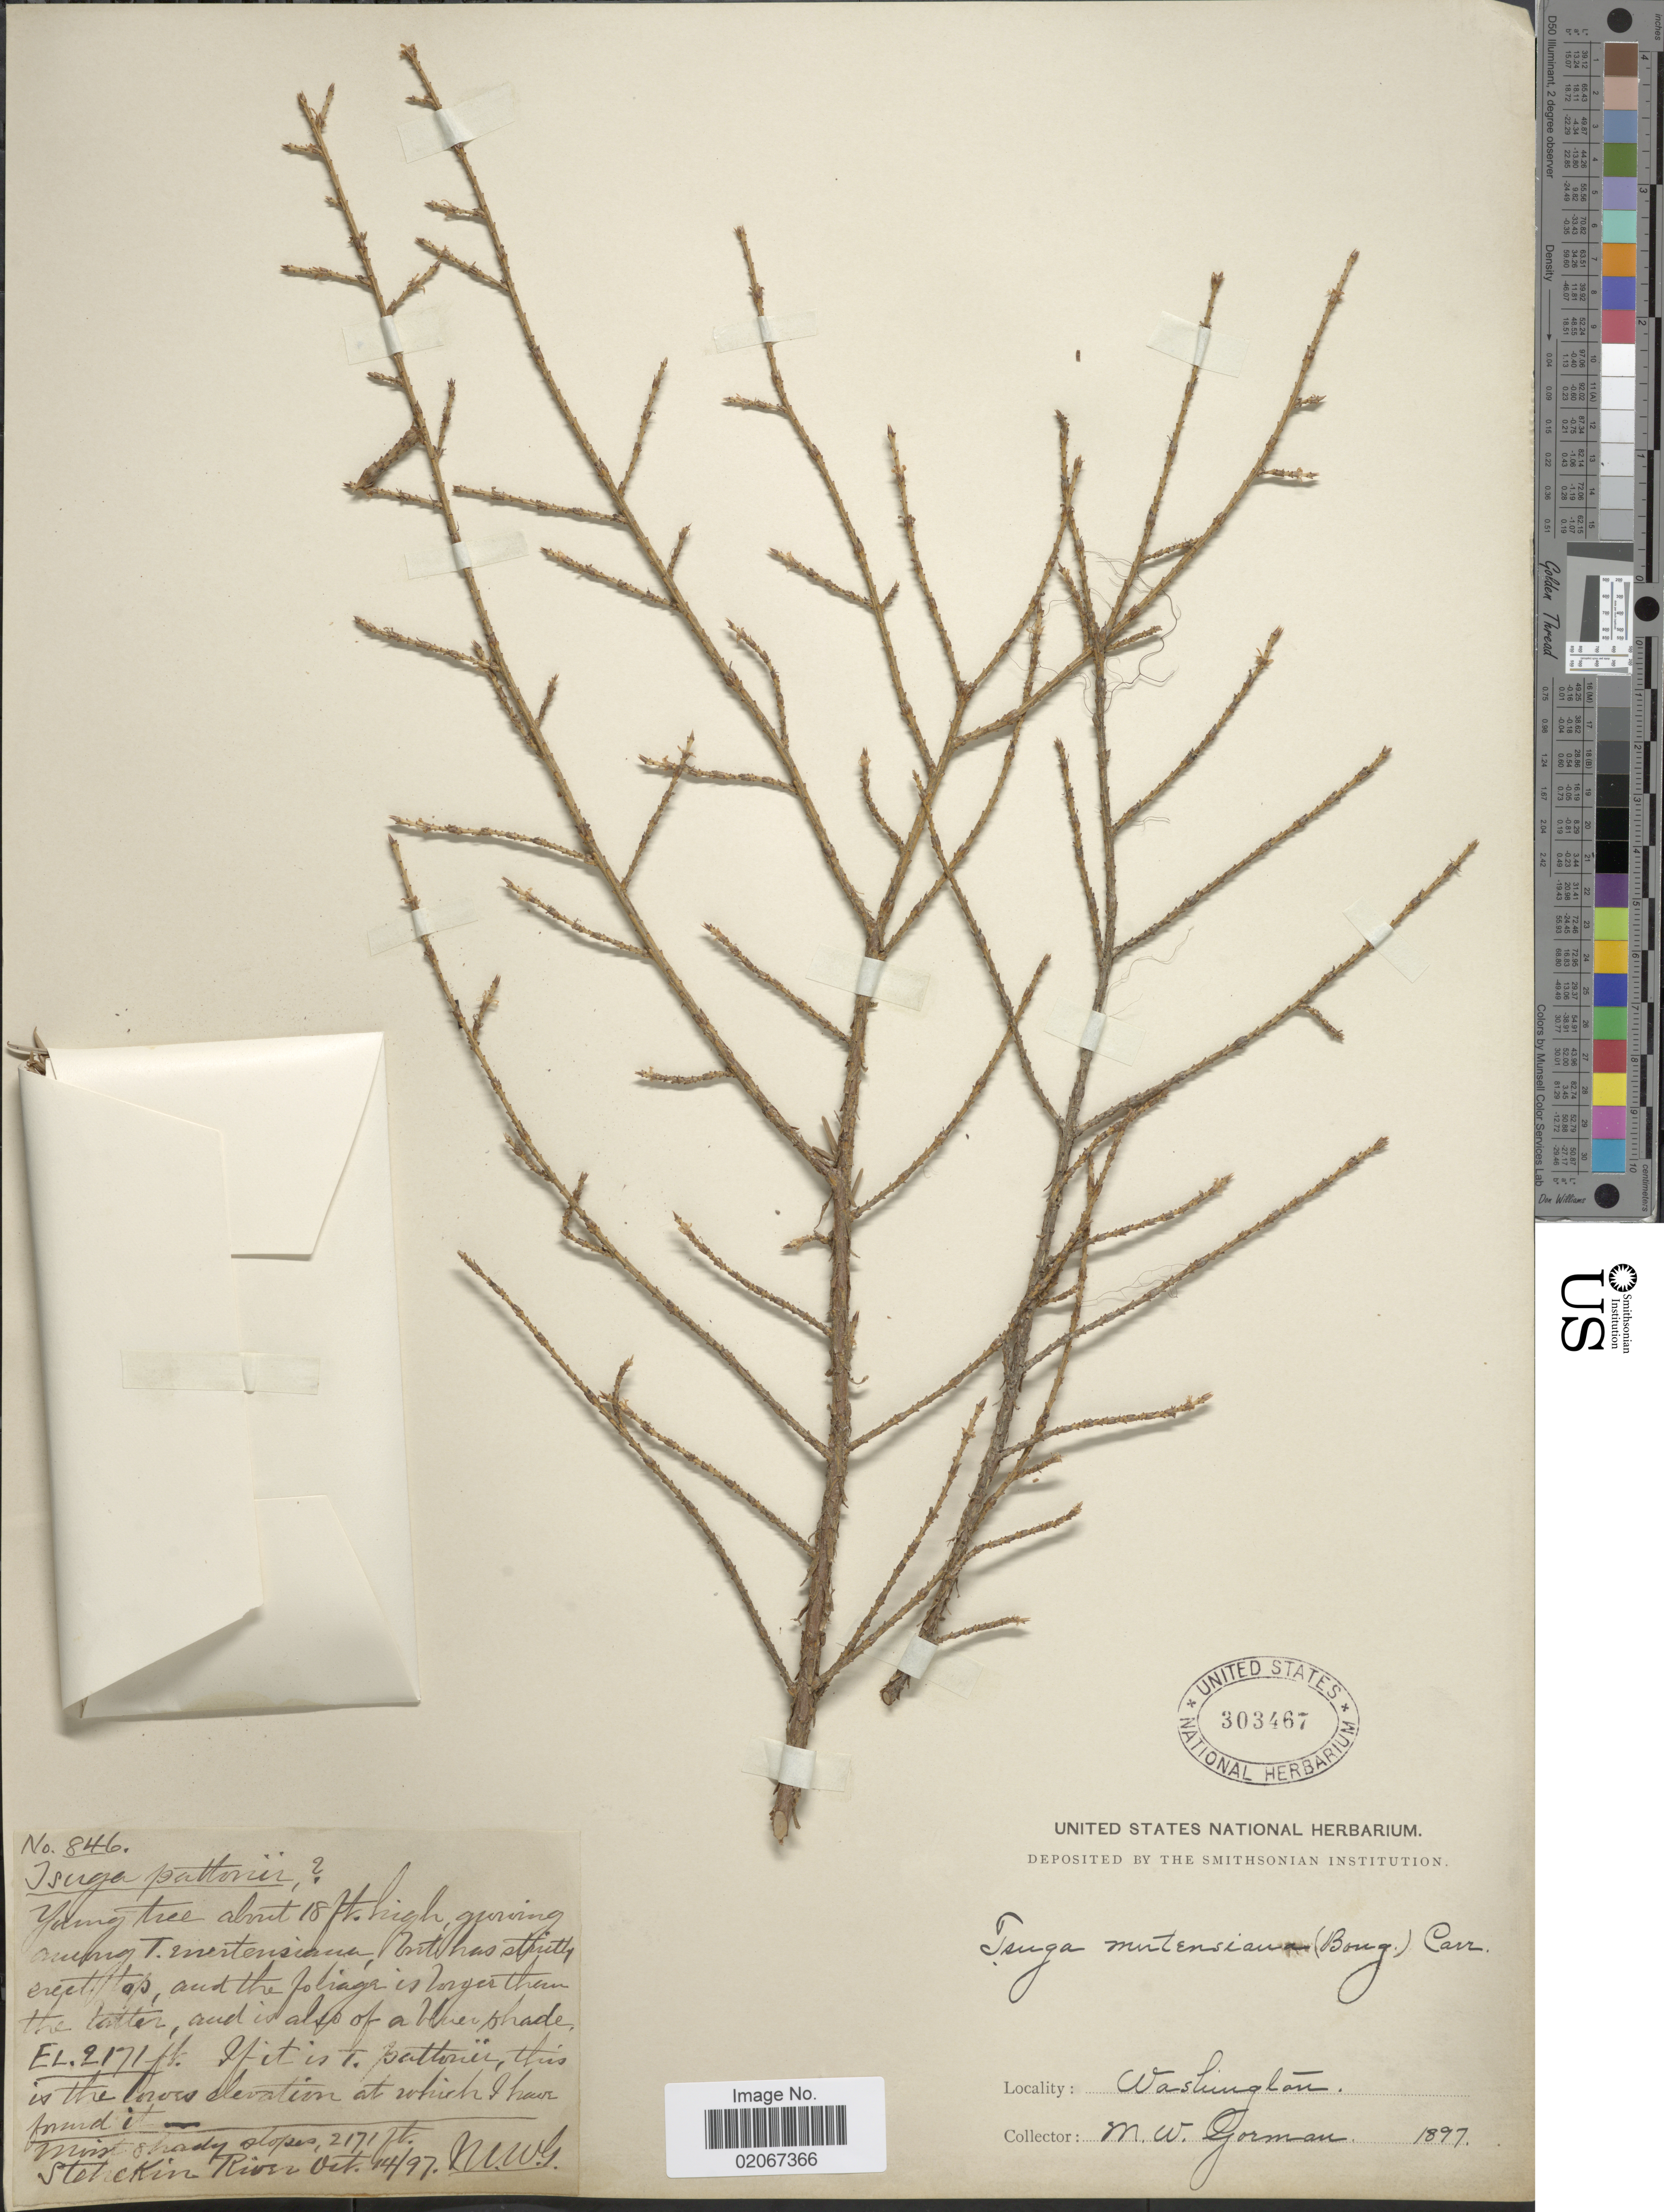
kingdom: Plantae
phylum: Tracheophyta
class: Pinopsida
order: Pinales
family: Pinaceae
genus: Tsuga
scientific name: Tsuga mertensiana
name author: (Bong.) Carrière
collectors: M. W. Gorman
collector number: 846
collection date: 1897-10-14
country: United States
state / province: Washington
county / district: Chelan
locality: Stehekin River.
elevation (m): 662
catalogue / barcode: US 303467